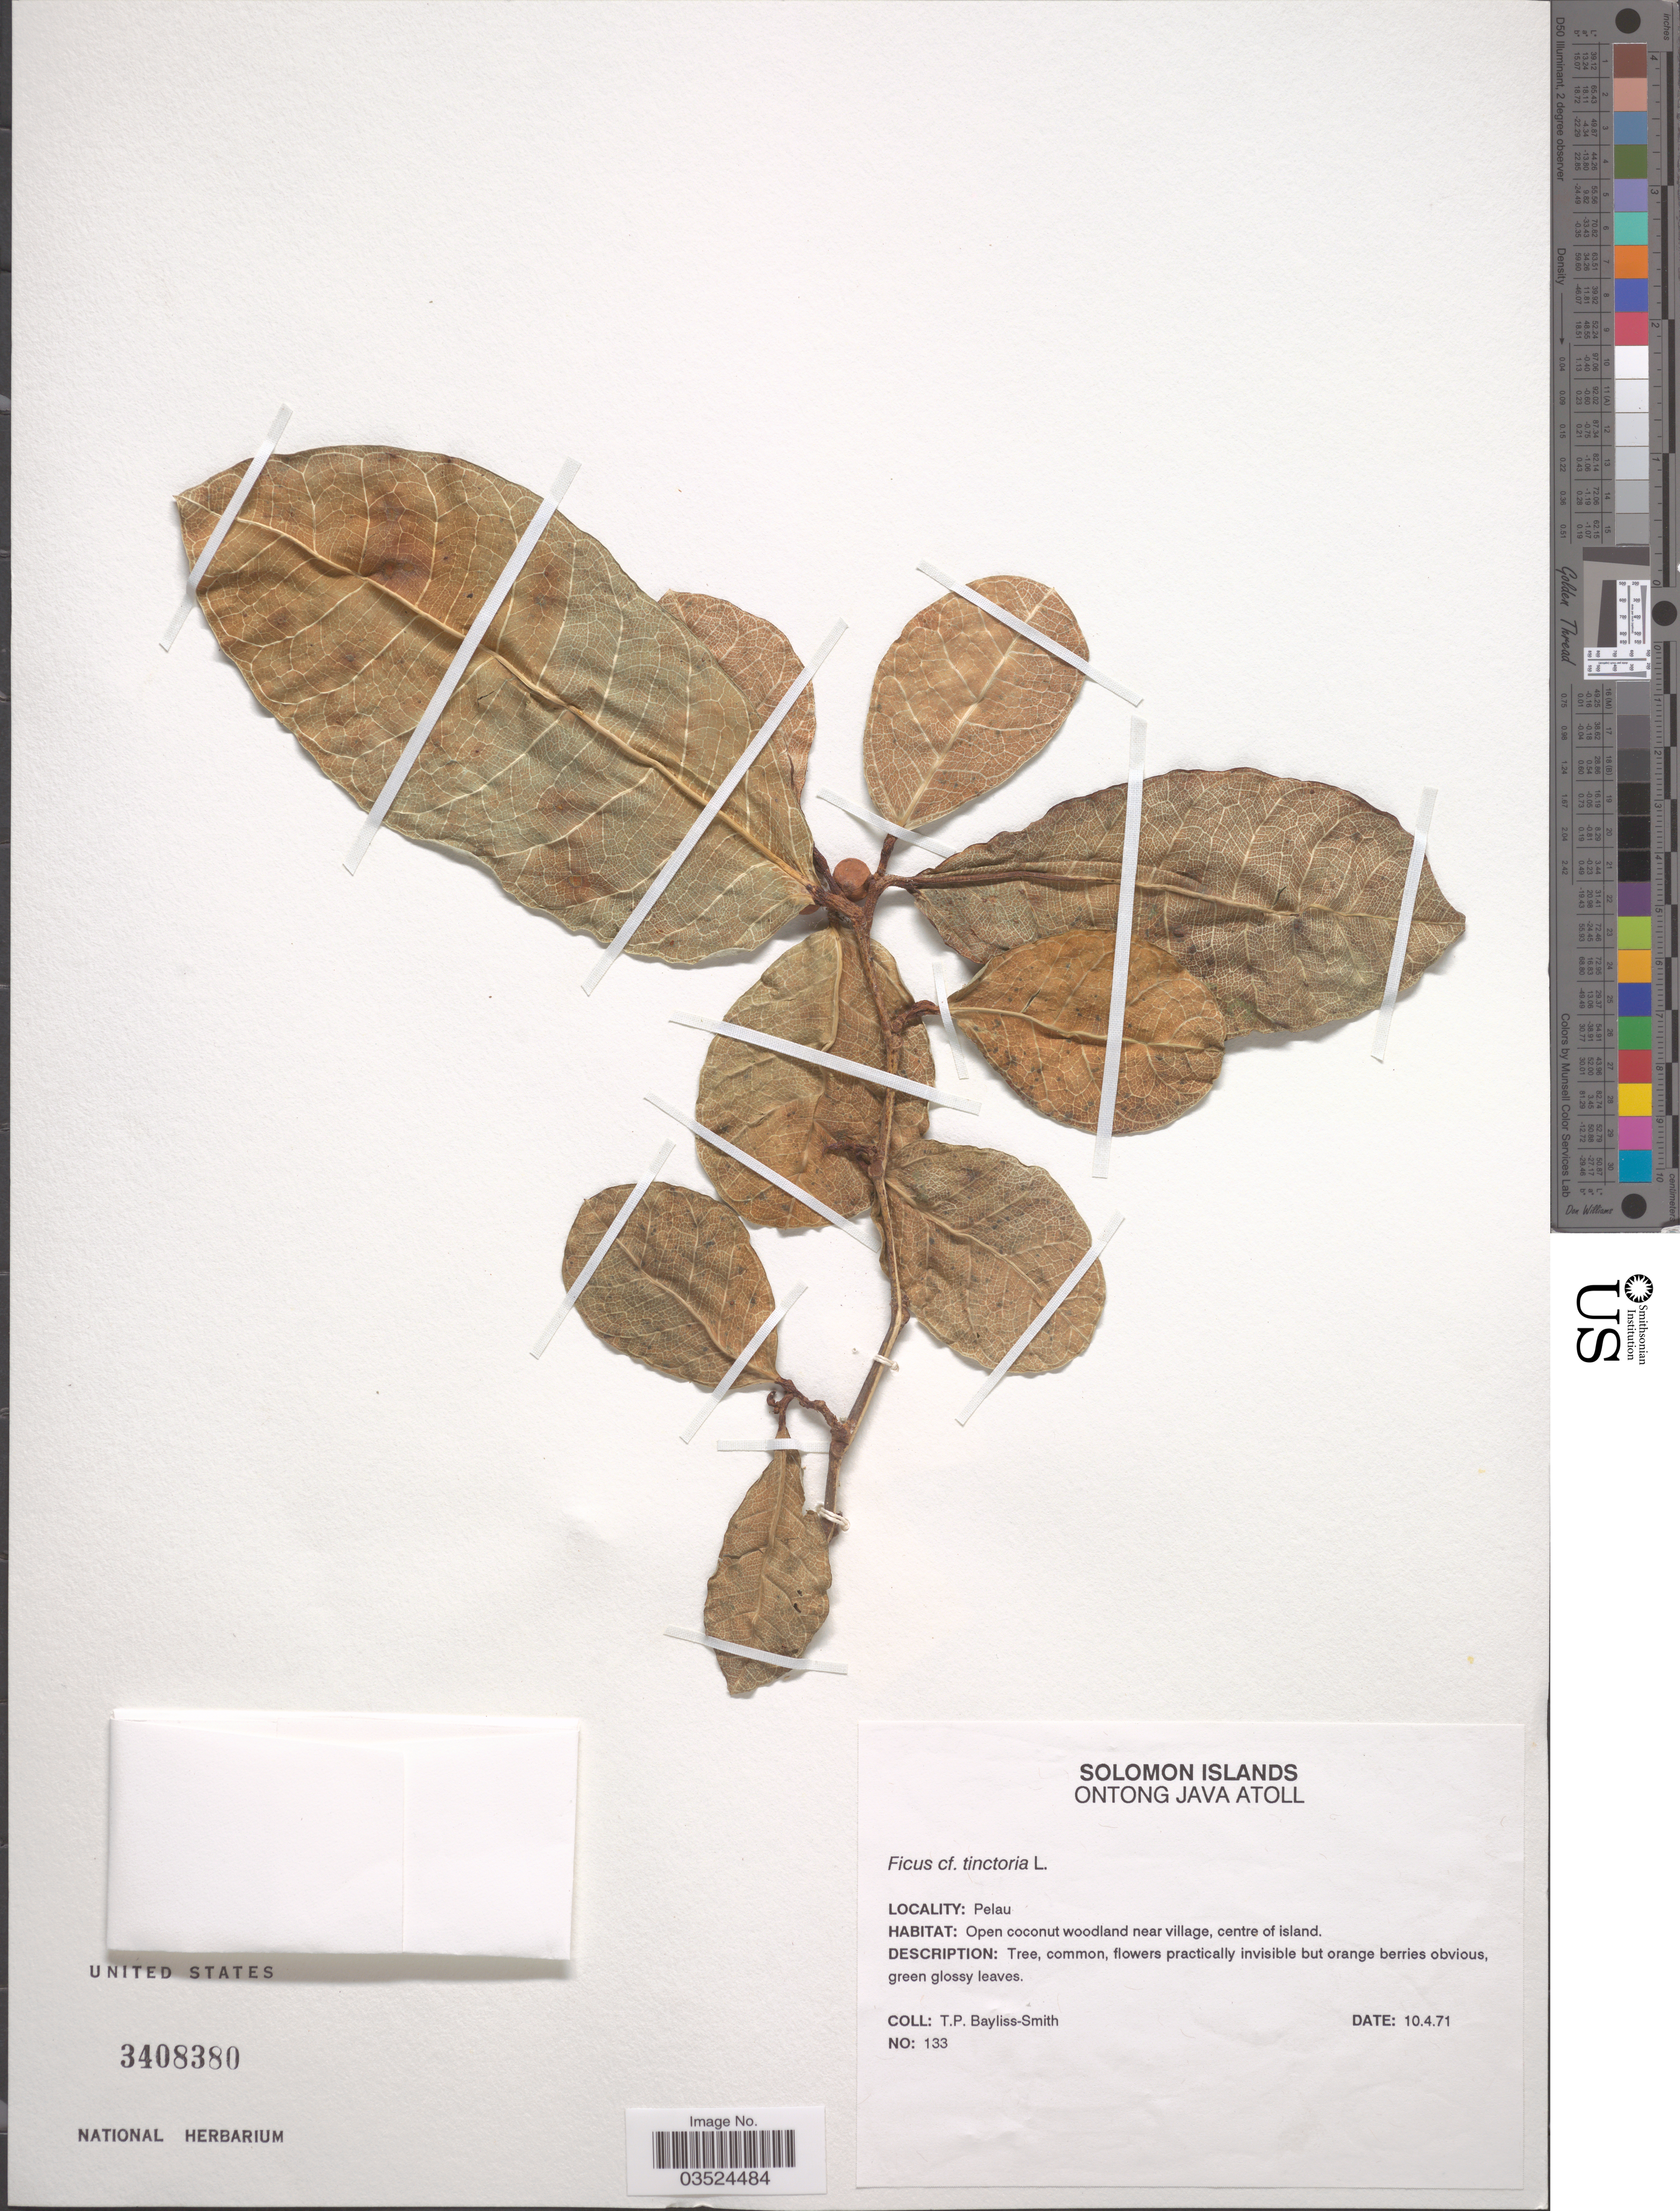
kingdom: Plantae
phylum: Tracheophyta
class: Magnoliopsida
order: Rosales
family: Moraceae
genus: Ficus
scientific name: Ficus tinctoria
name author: G. Forst.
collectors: T. P. Bayliss-Smith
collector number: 133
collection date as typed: Transcribed d/m/y: 10/4/71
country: Solomon Islands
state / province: Solomon Island Outliers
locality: Ontong Java Atoll. Pelau. Open coconut woodland near village, centre of island.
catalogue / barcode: US 3408380